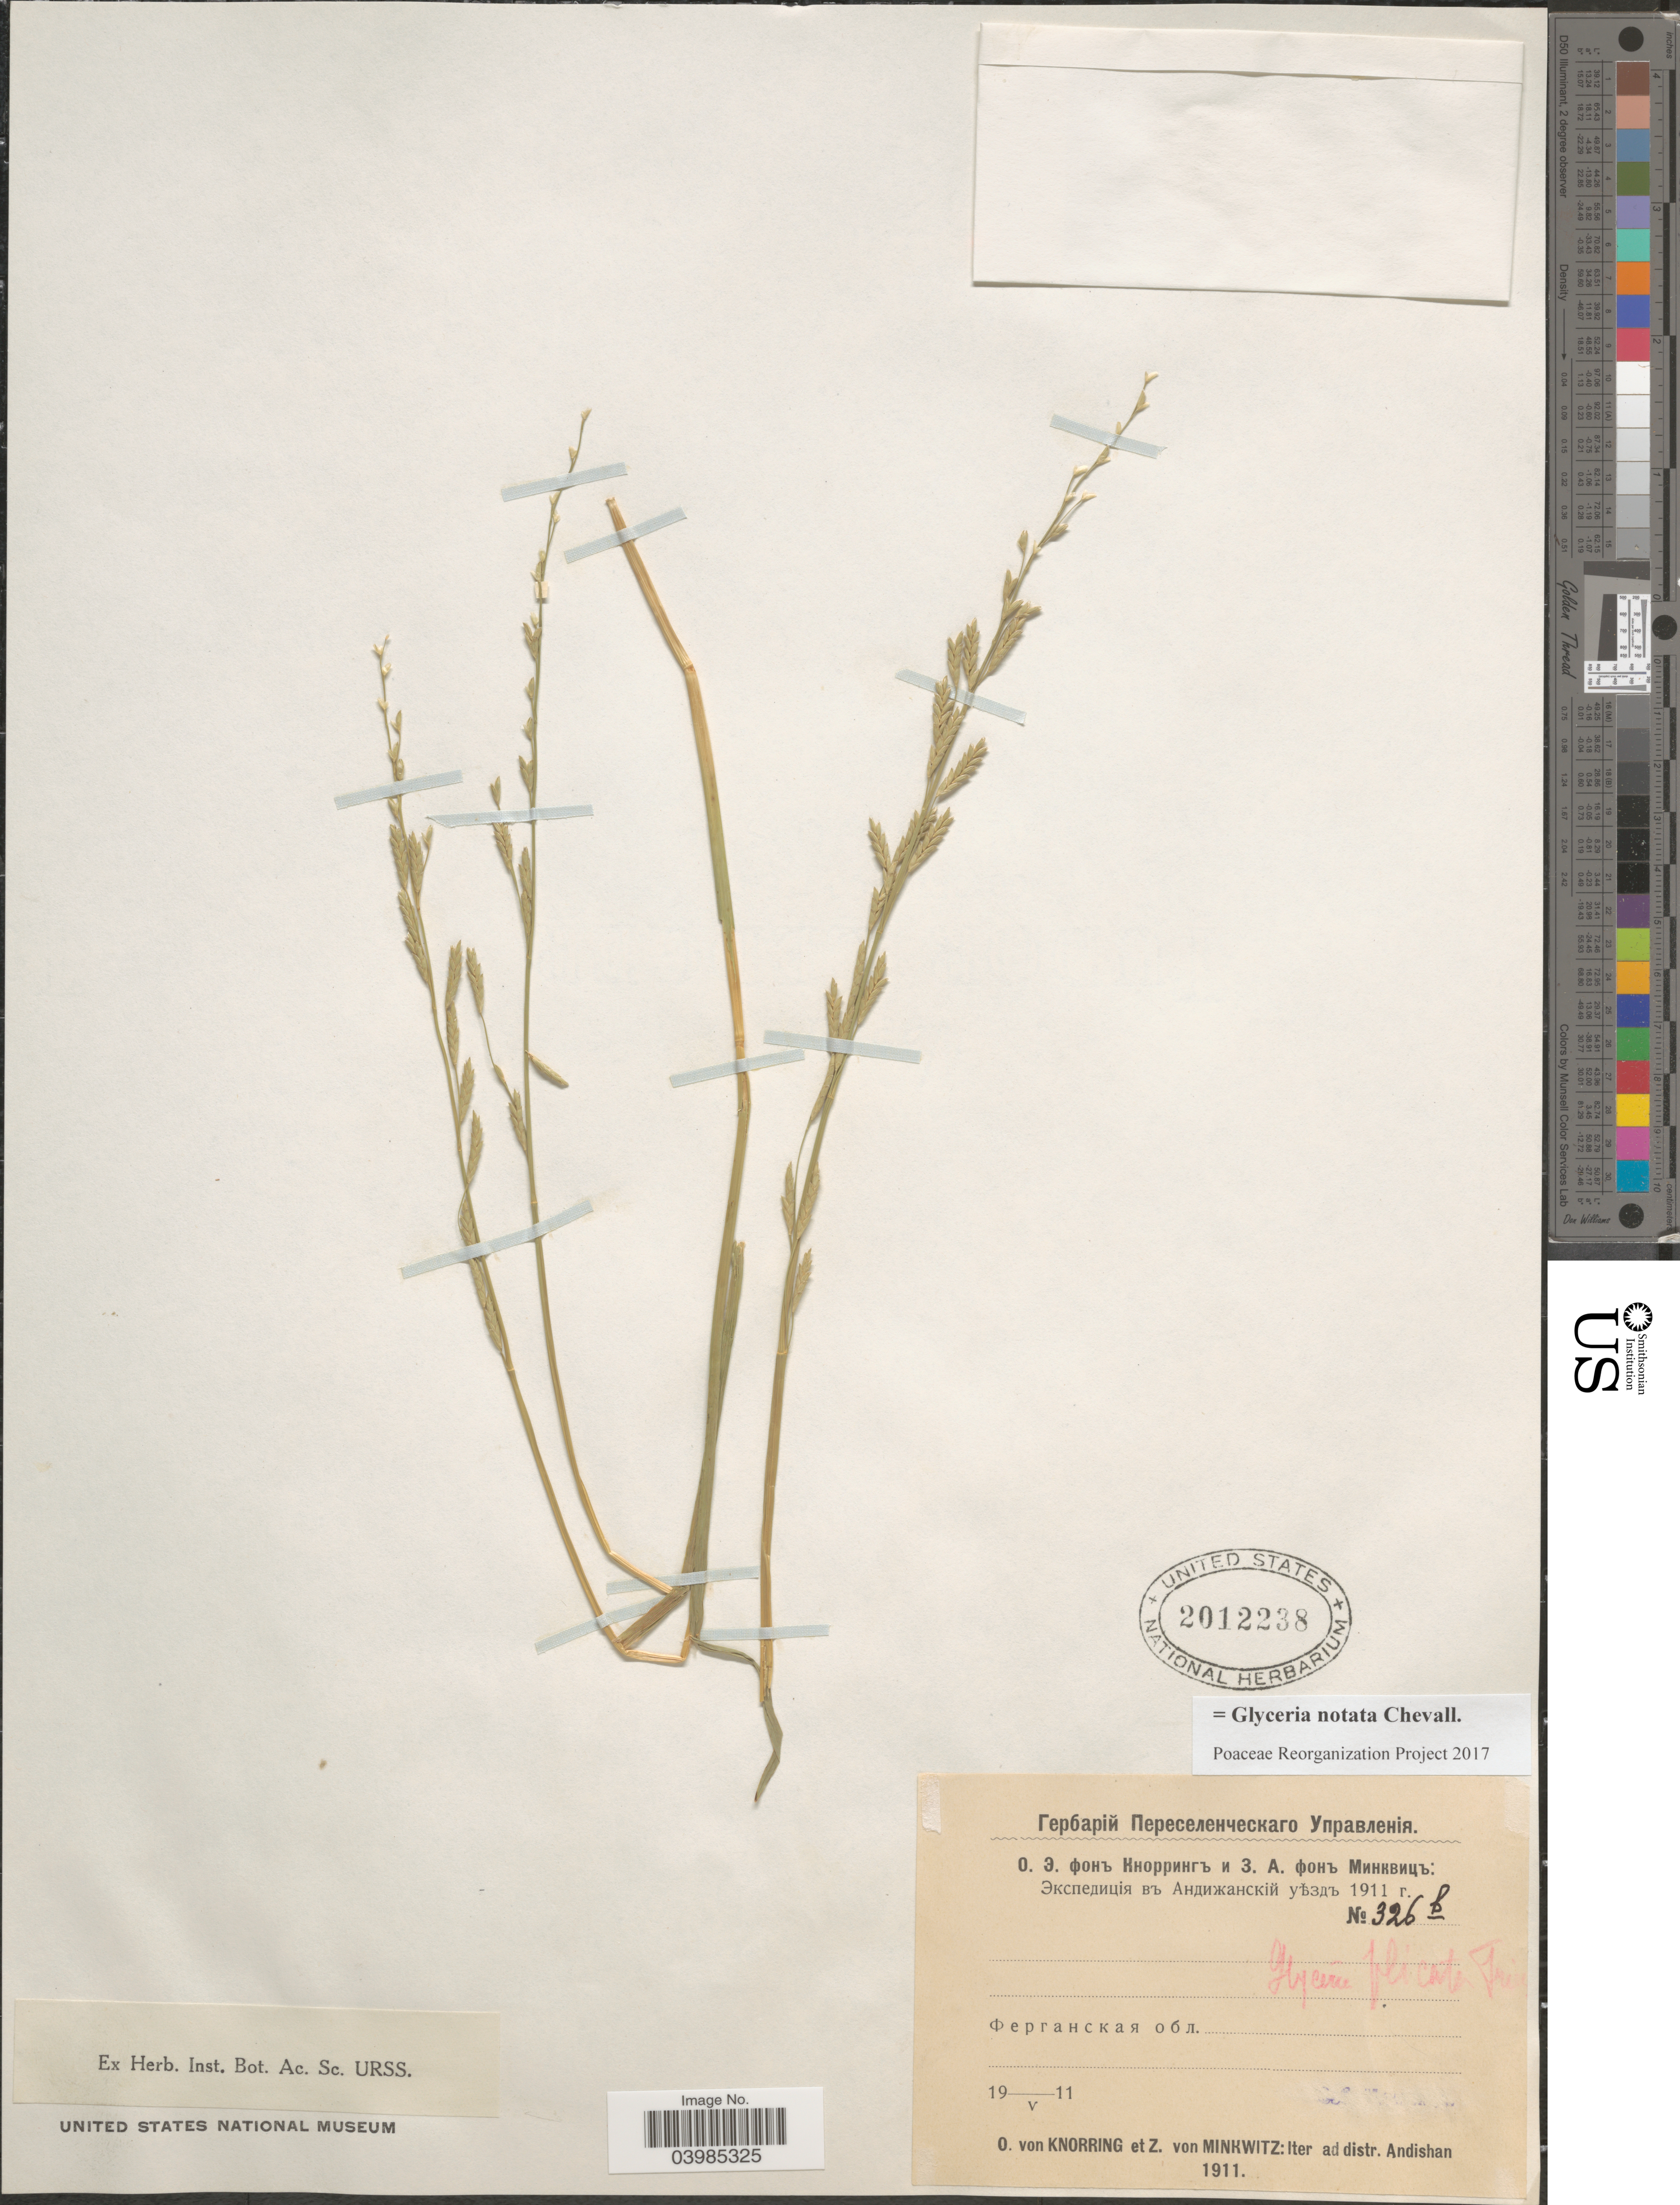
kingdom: Plantae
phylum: Tracheophyta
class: Liliopsida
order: Poales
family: Poaceae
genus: Glyceria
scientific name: Glyceria notata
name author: Chevall.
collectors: O. Knorring & Z. Minkwitz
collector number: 326b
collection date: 1911-05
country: Uzbekistan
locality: X. Iter ad distr. Andishan.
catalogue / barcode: US 2012238